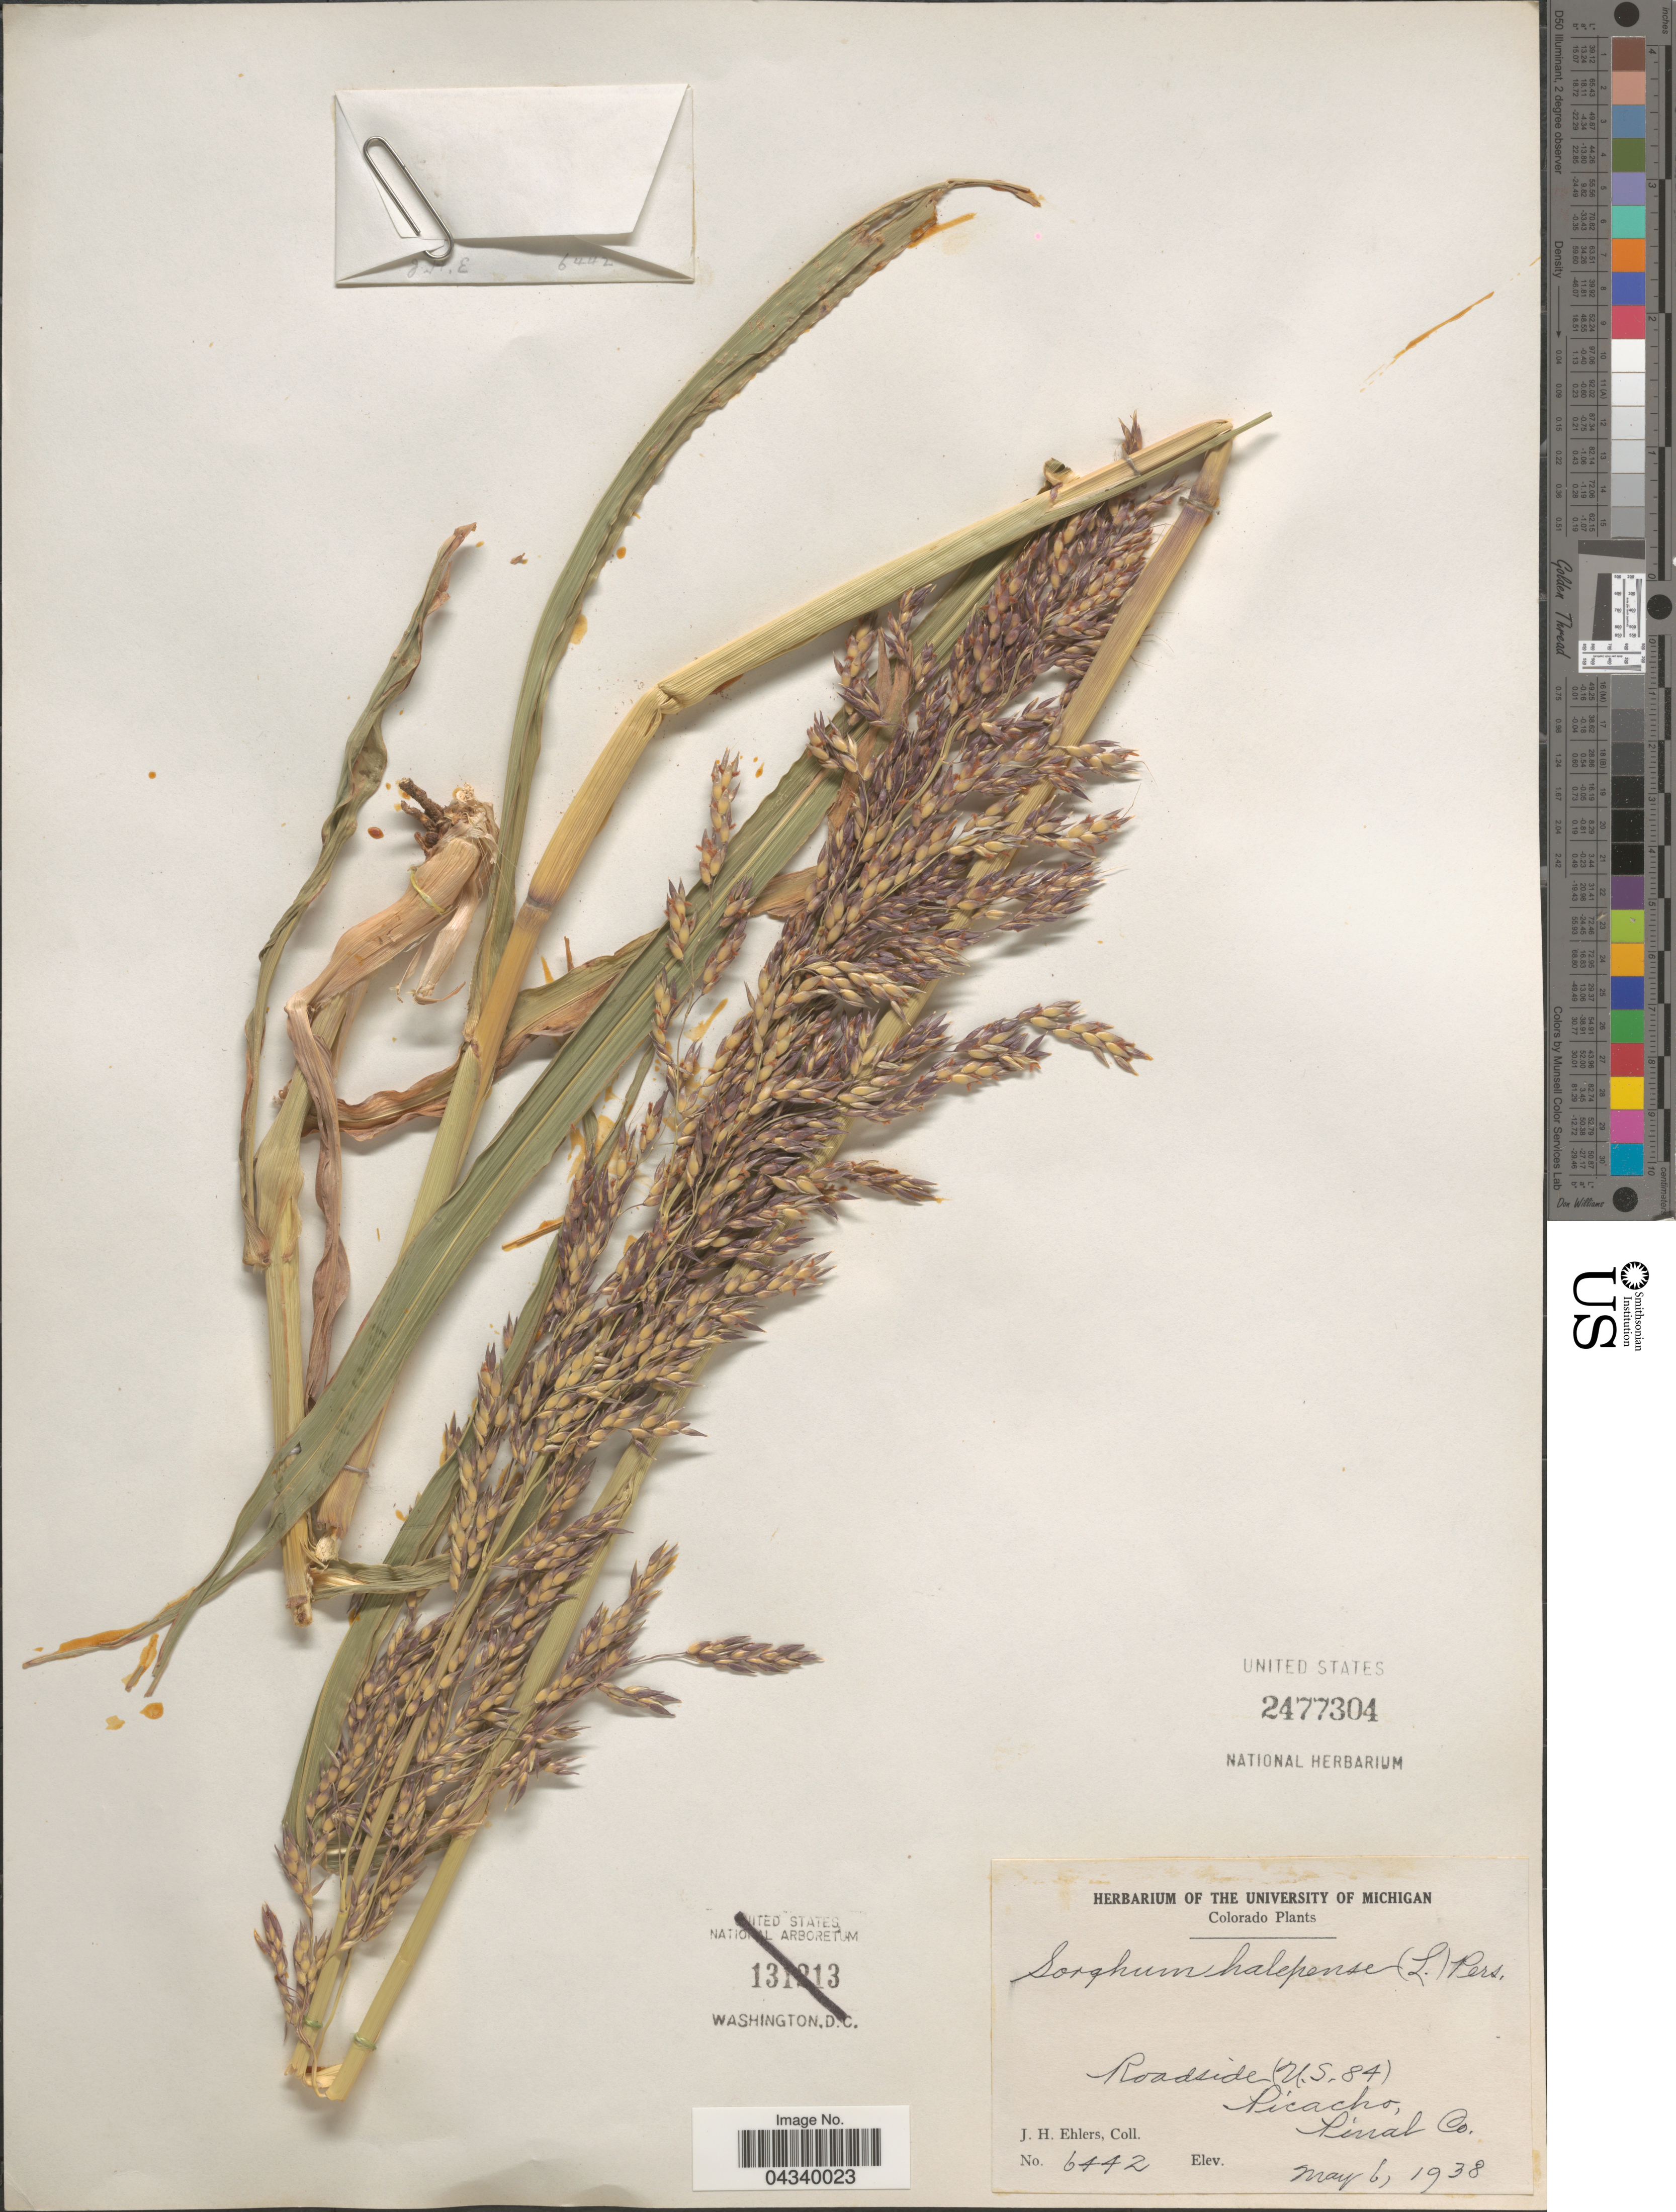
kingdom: Plantae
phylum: Tracheophyta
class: Liliopsida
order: Poales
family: Poaceae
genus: Sorghum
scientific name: Sorghum halepense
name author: (L.) Pers.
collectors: J. H. Ehlers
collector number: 6442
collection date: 1938-05-06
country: United States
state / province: Colorado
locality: Roadside (U.S. 84). Picacho, Pinal Co.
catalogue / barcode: US 2477304